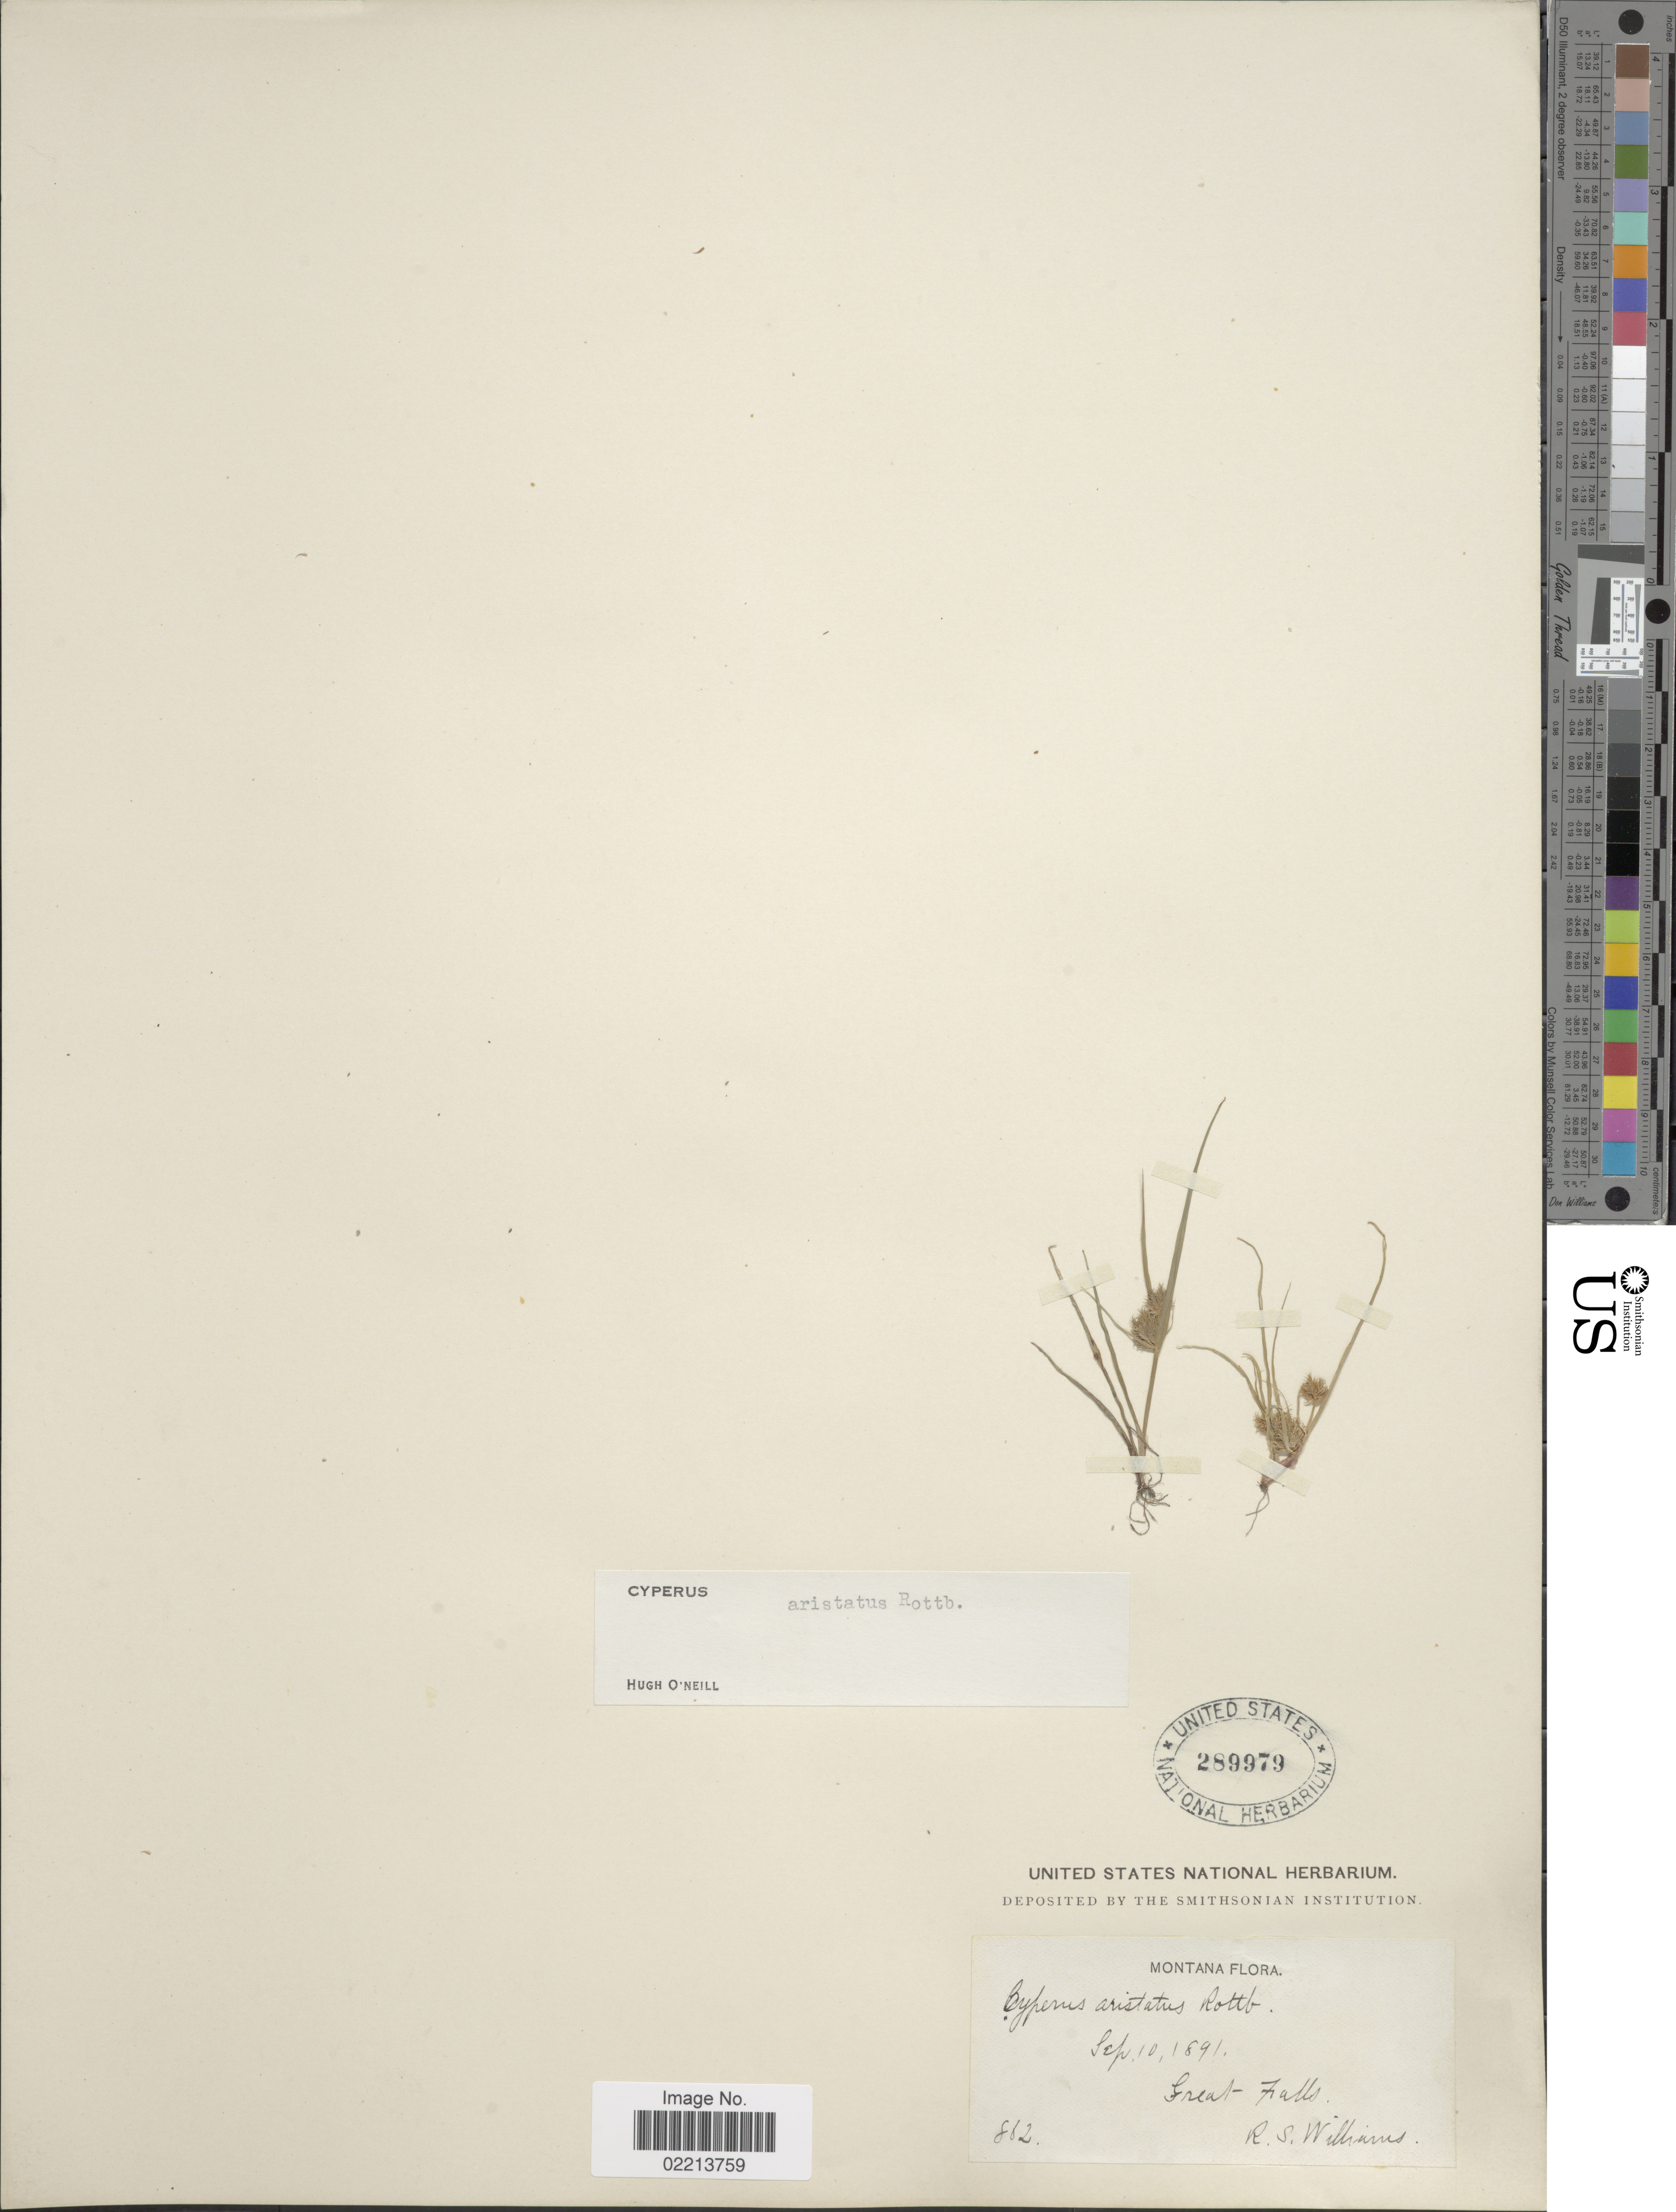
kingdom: Plantae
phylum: Tracheophyta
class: Liliopsida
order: Poales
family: Cyperaceae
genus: Cyperus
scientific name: Cyperus squarrosus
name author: L.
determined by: Strong, Mark T., (BOT), Smithsonian Institution - National Museum of Natural History (UNITED STATES)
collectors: R. S. Williams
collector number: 862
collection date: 1891-09-10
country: United States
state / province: Montana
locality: Great Falls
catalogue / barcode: US 289979